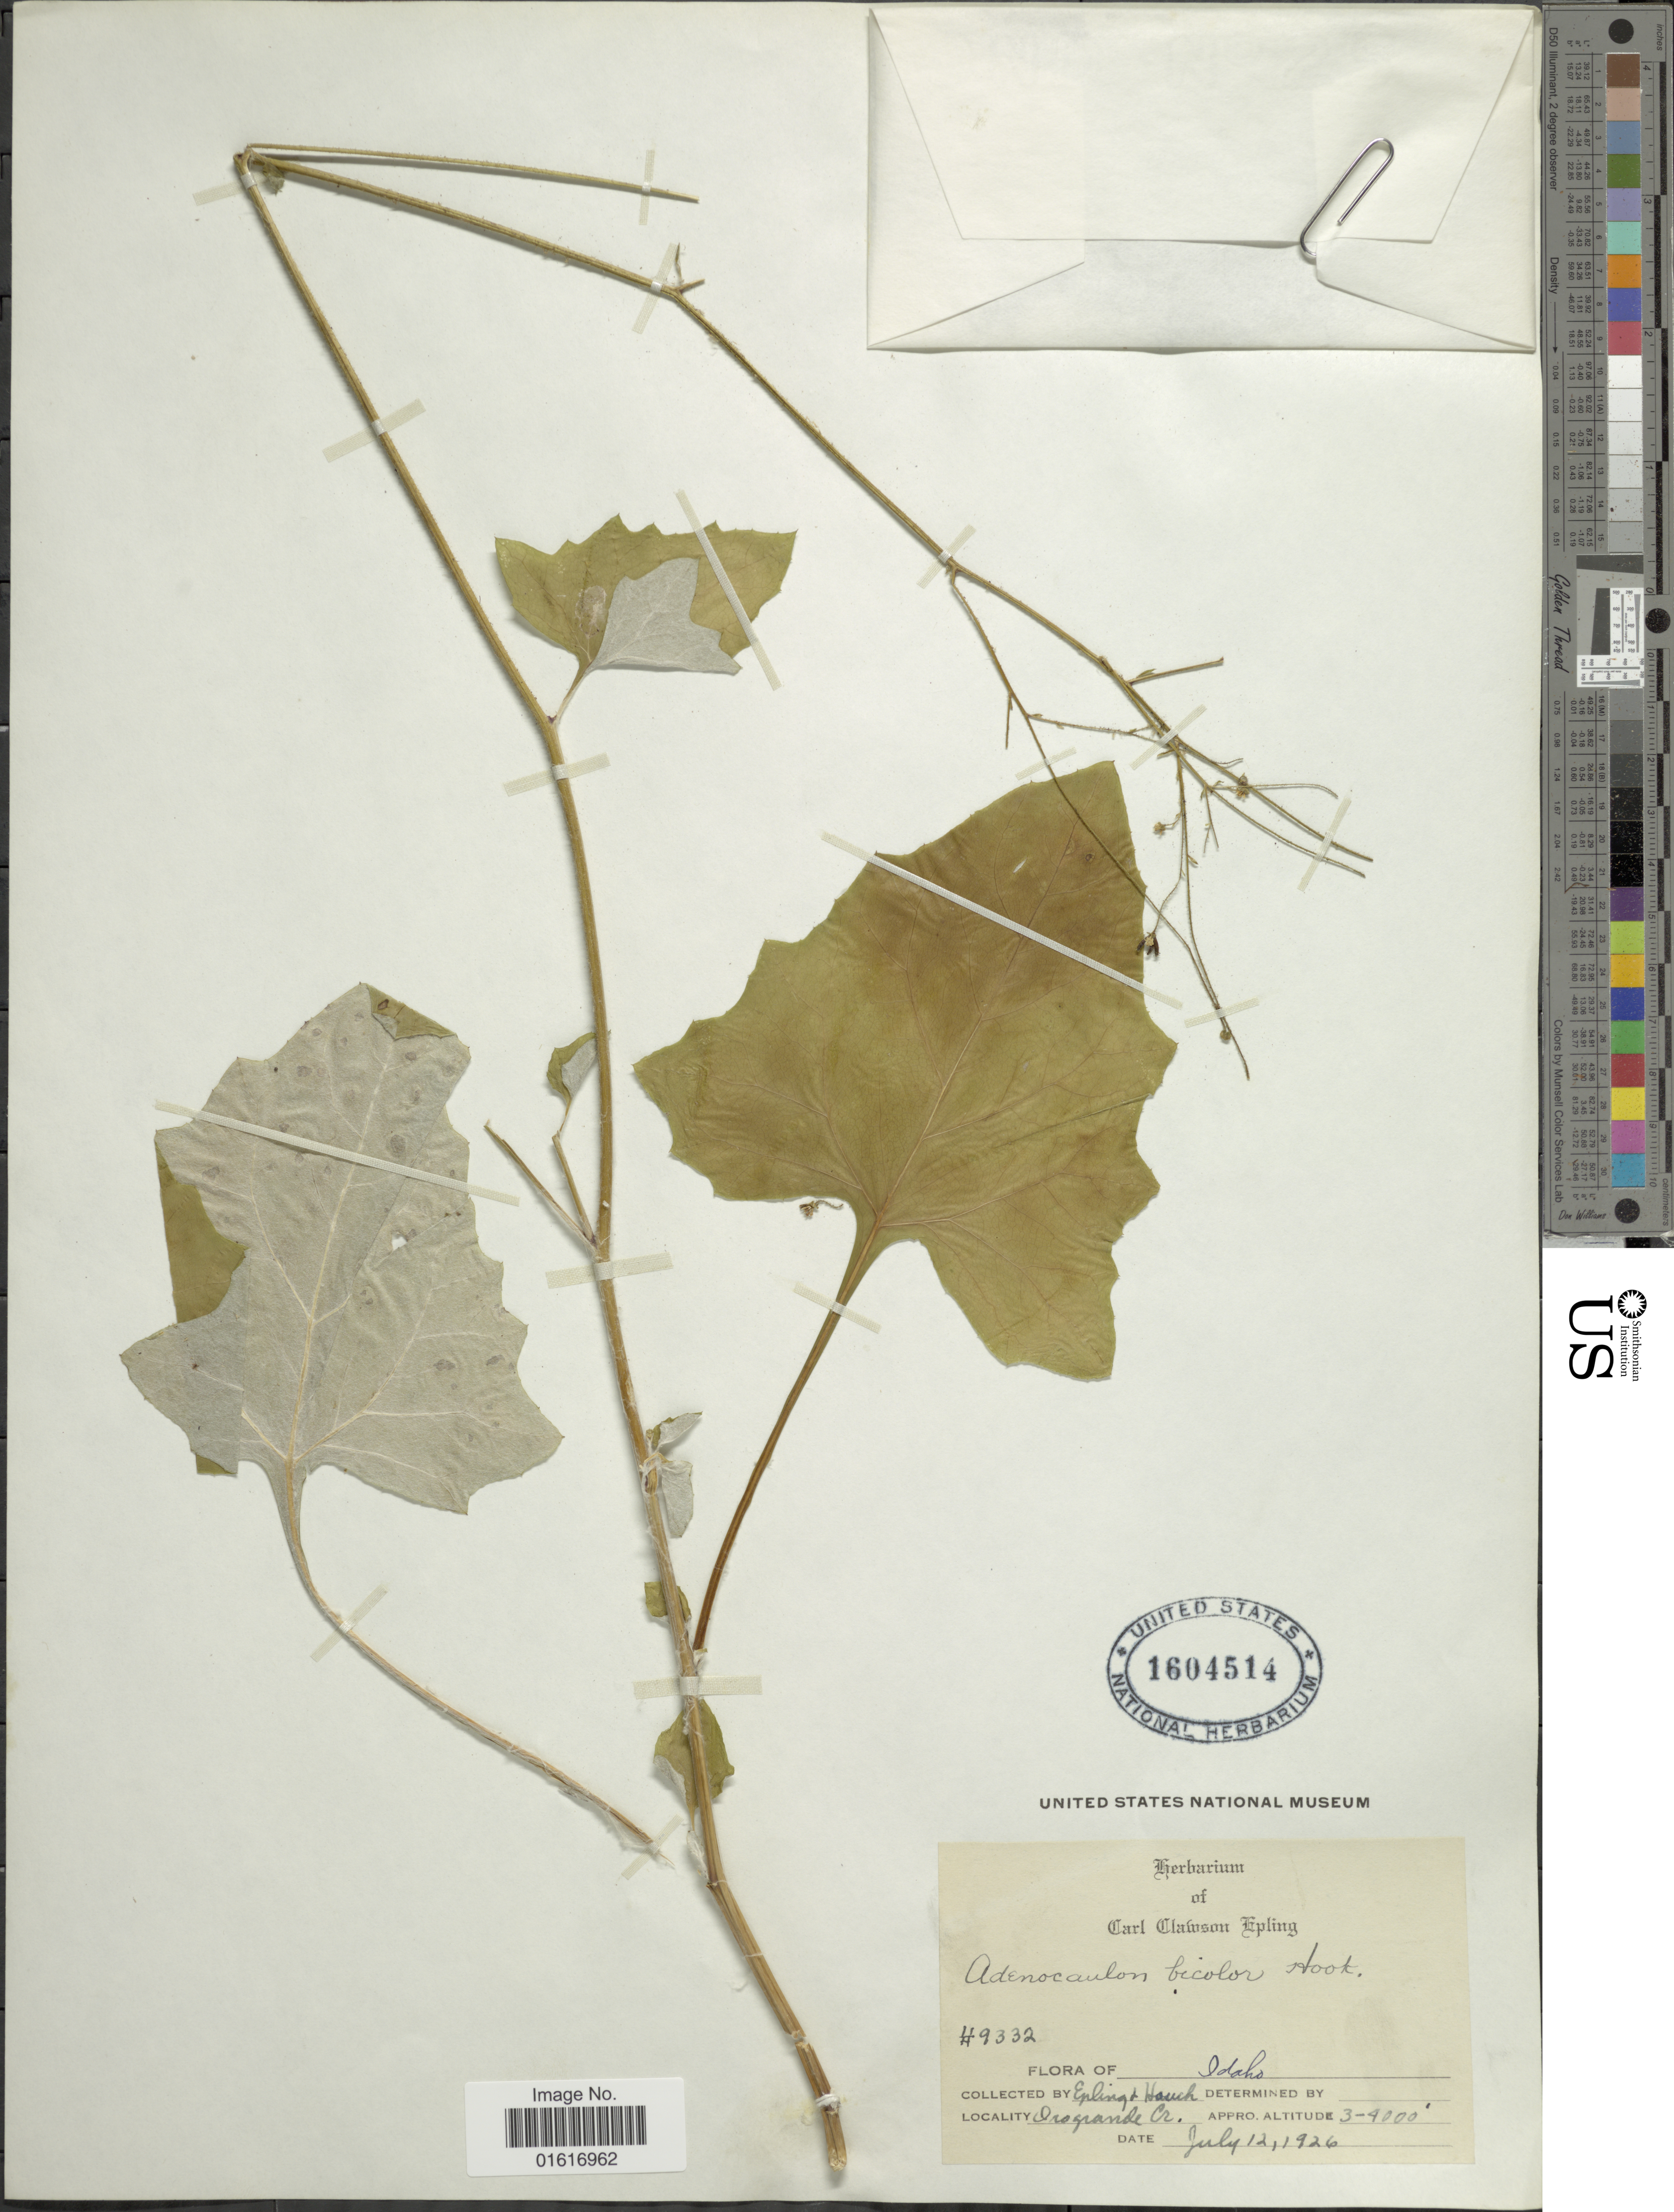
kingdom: Plantae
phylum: Tracheophyta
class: Magnoliopsida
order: Asterales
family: Asteraceae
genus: Adenocaulon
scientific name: Adenocaulon bicolor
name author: Hook.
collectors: -- Epling & -. Hauch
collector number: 9332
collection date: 1926-07-12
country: United States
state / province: Idaho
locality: Orogrande Cr.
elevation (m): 914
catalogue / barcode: US 1604514